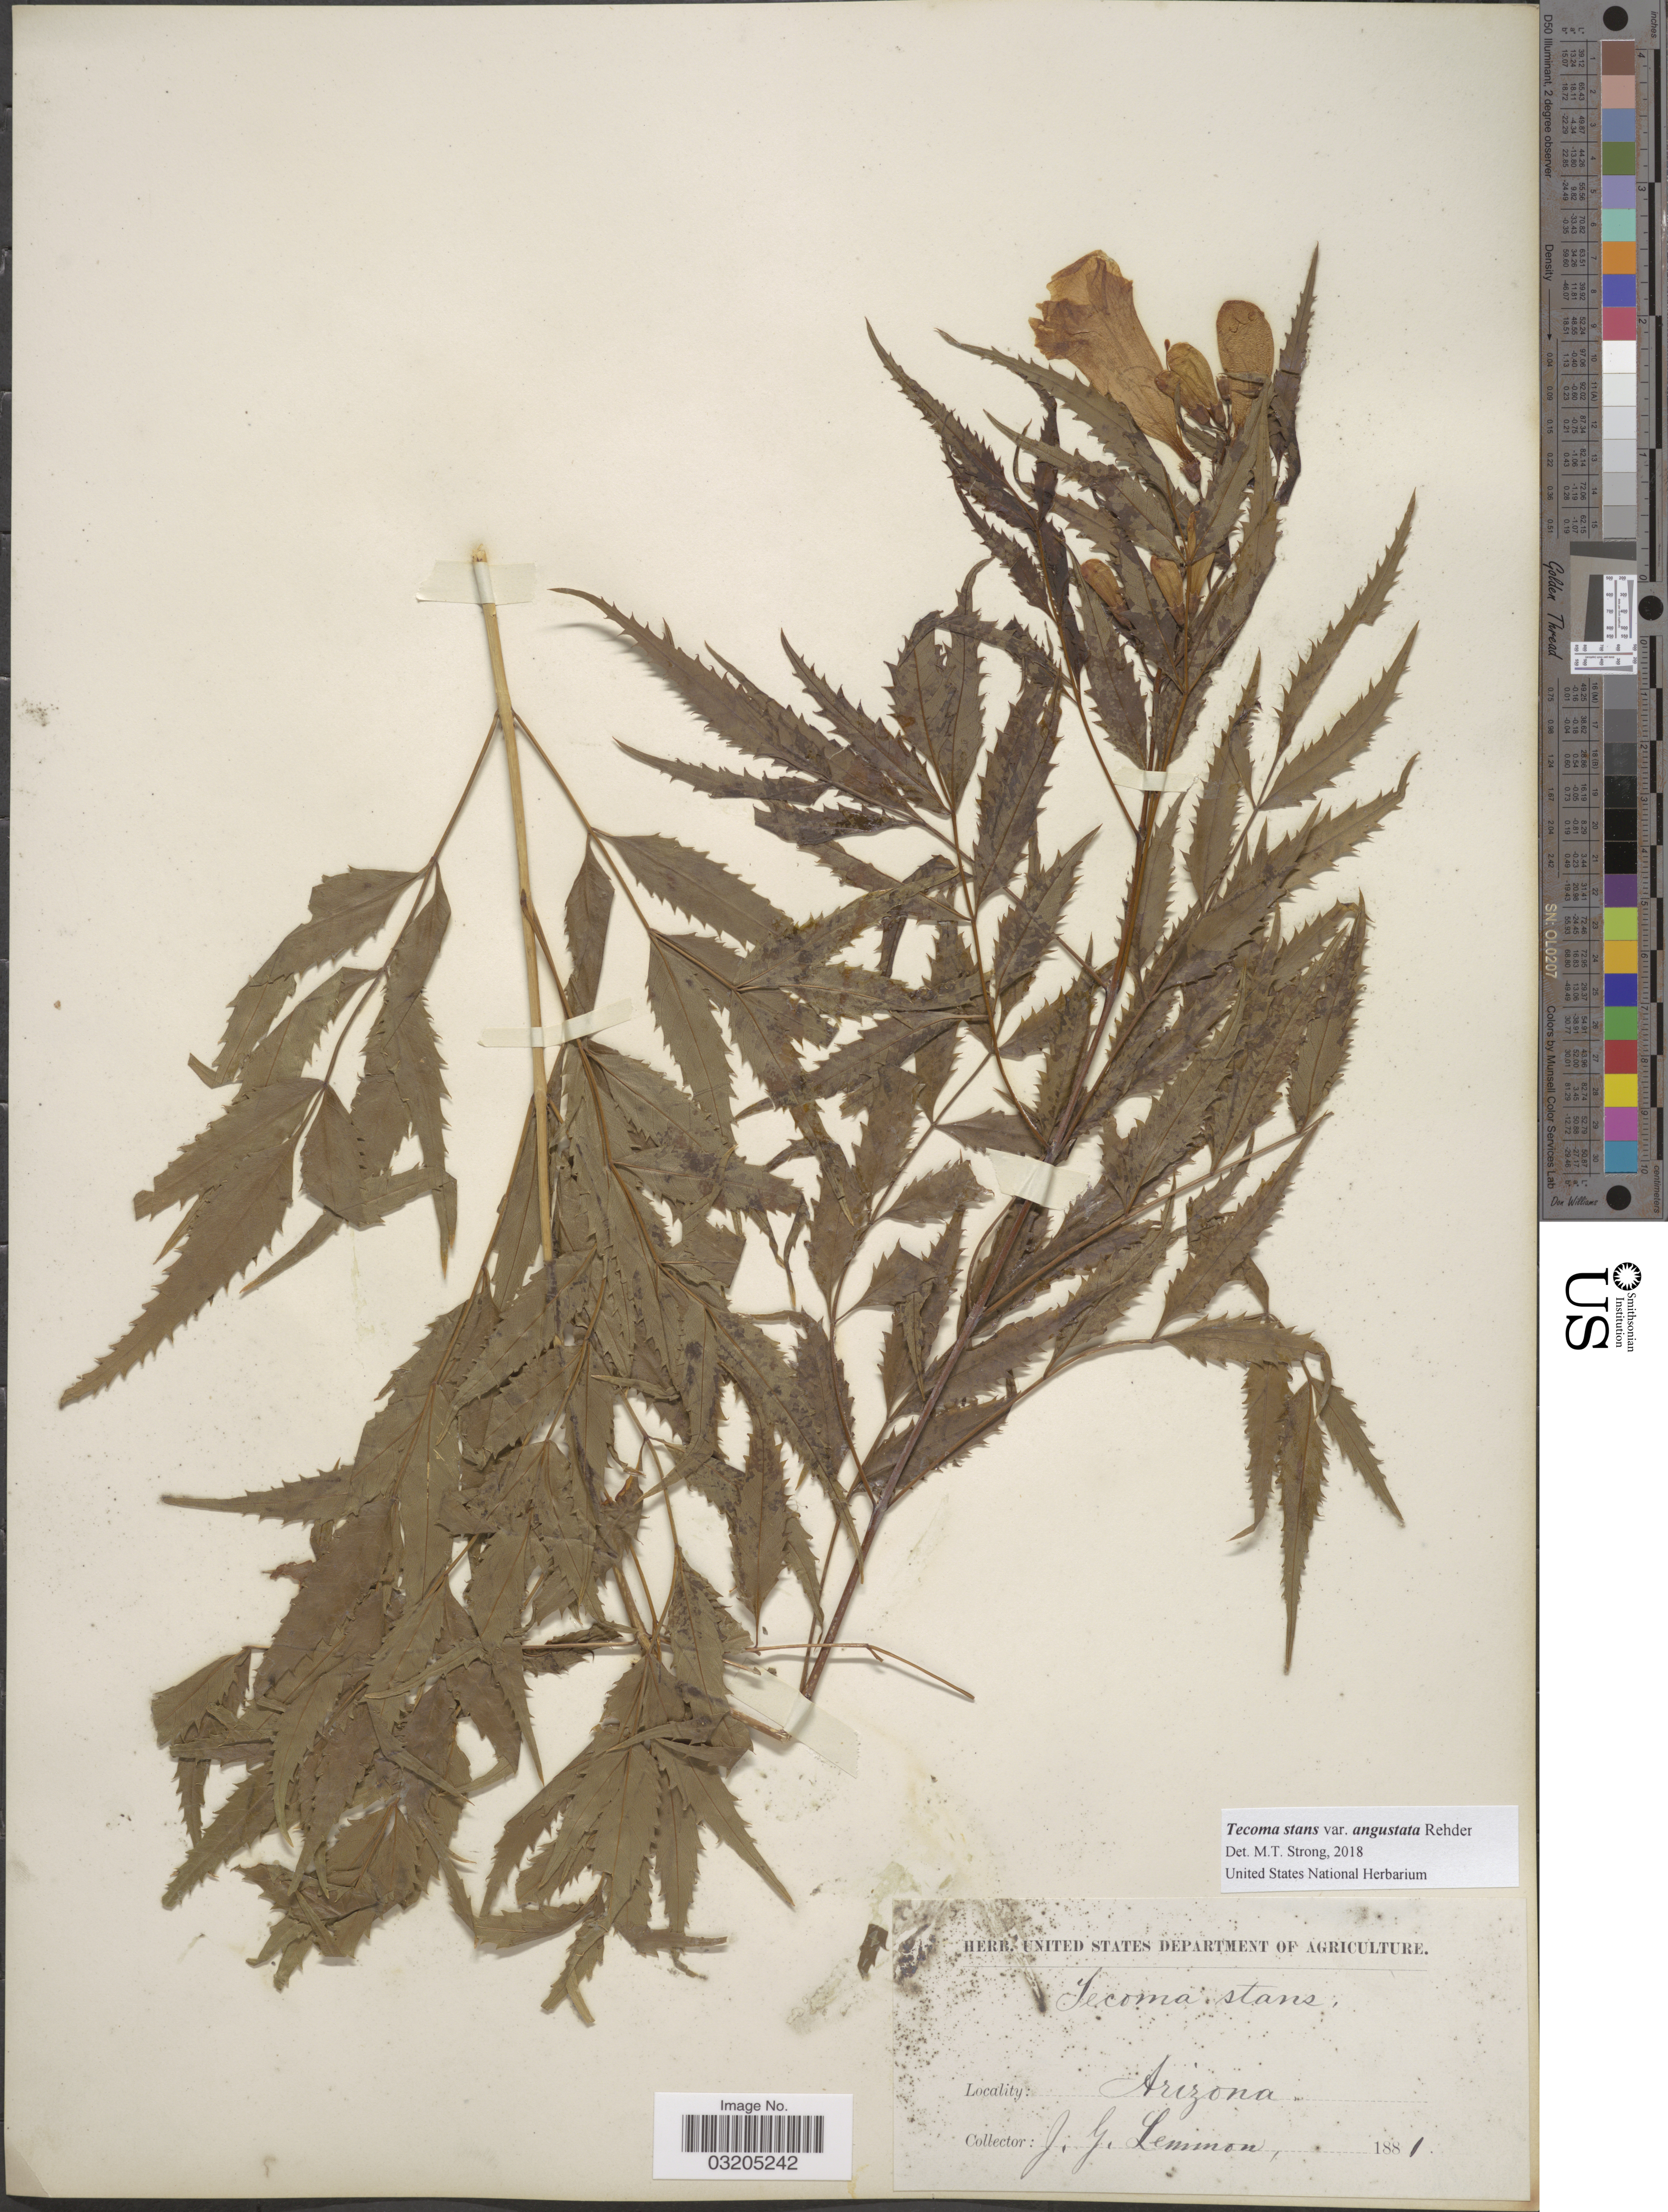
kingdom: Plantae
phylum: Tracheophyta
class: Magnoliopsida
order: Lamiales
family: Bignoniaceae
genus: Tecoma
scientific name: Tecoma stans var. angustata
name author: Rehder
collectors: J. Lemmon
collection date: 1881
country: United States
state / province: Arizona